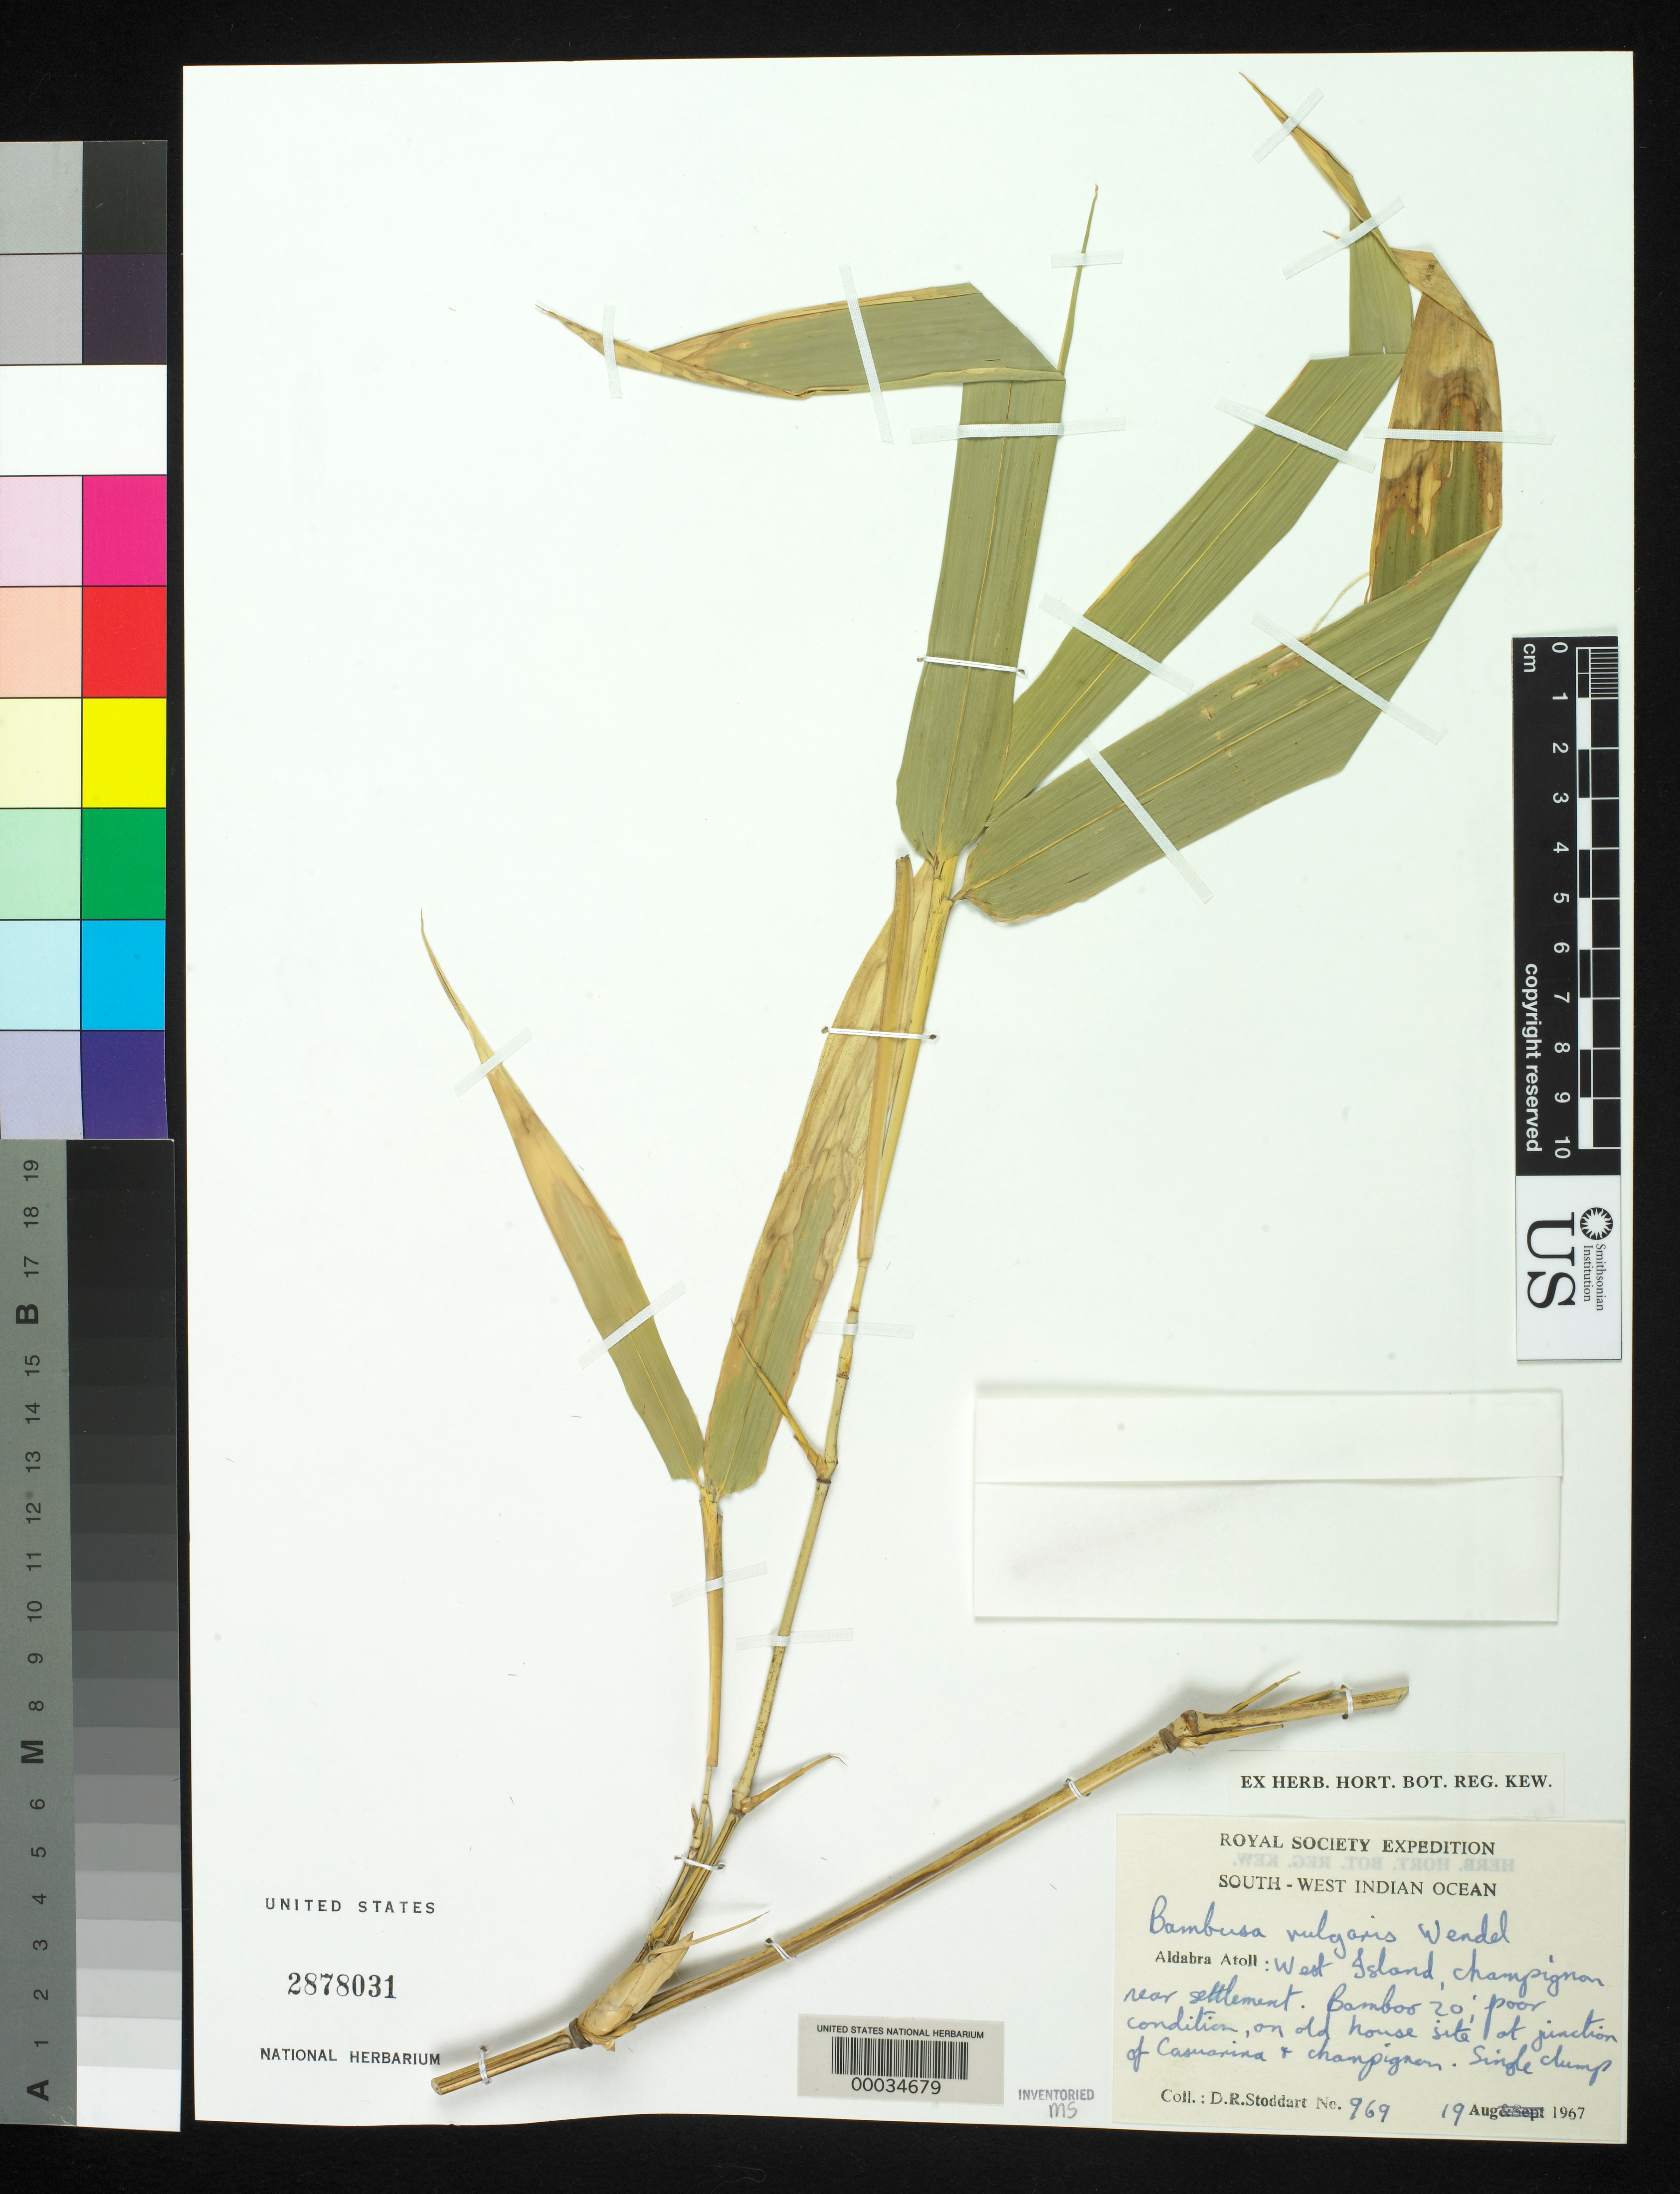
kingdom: Plantae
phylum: Tracheophyta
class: Liliopsida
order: Poales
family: Poaceae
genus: Bambusa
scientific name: Bambusa vulgaris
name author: Schrad. ex J.C. Wendl.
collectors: D. R. Stoddart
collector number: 969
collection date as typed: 19 Aug 1967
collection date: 1967-08-19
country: Seychelles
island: Aldabra Atoll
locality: West Islet [West Island is part of Aldabra Island (Atoll).]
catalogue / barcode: US 2878031